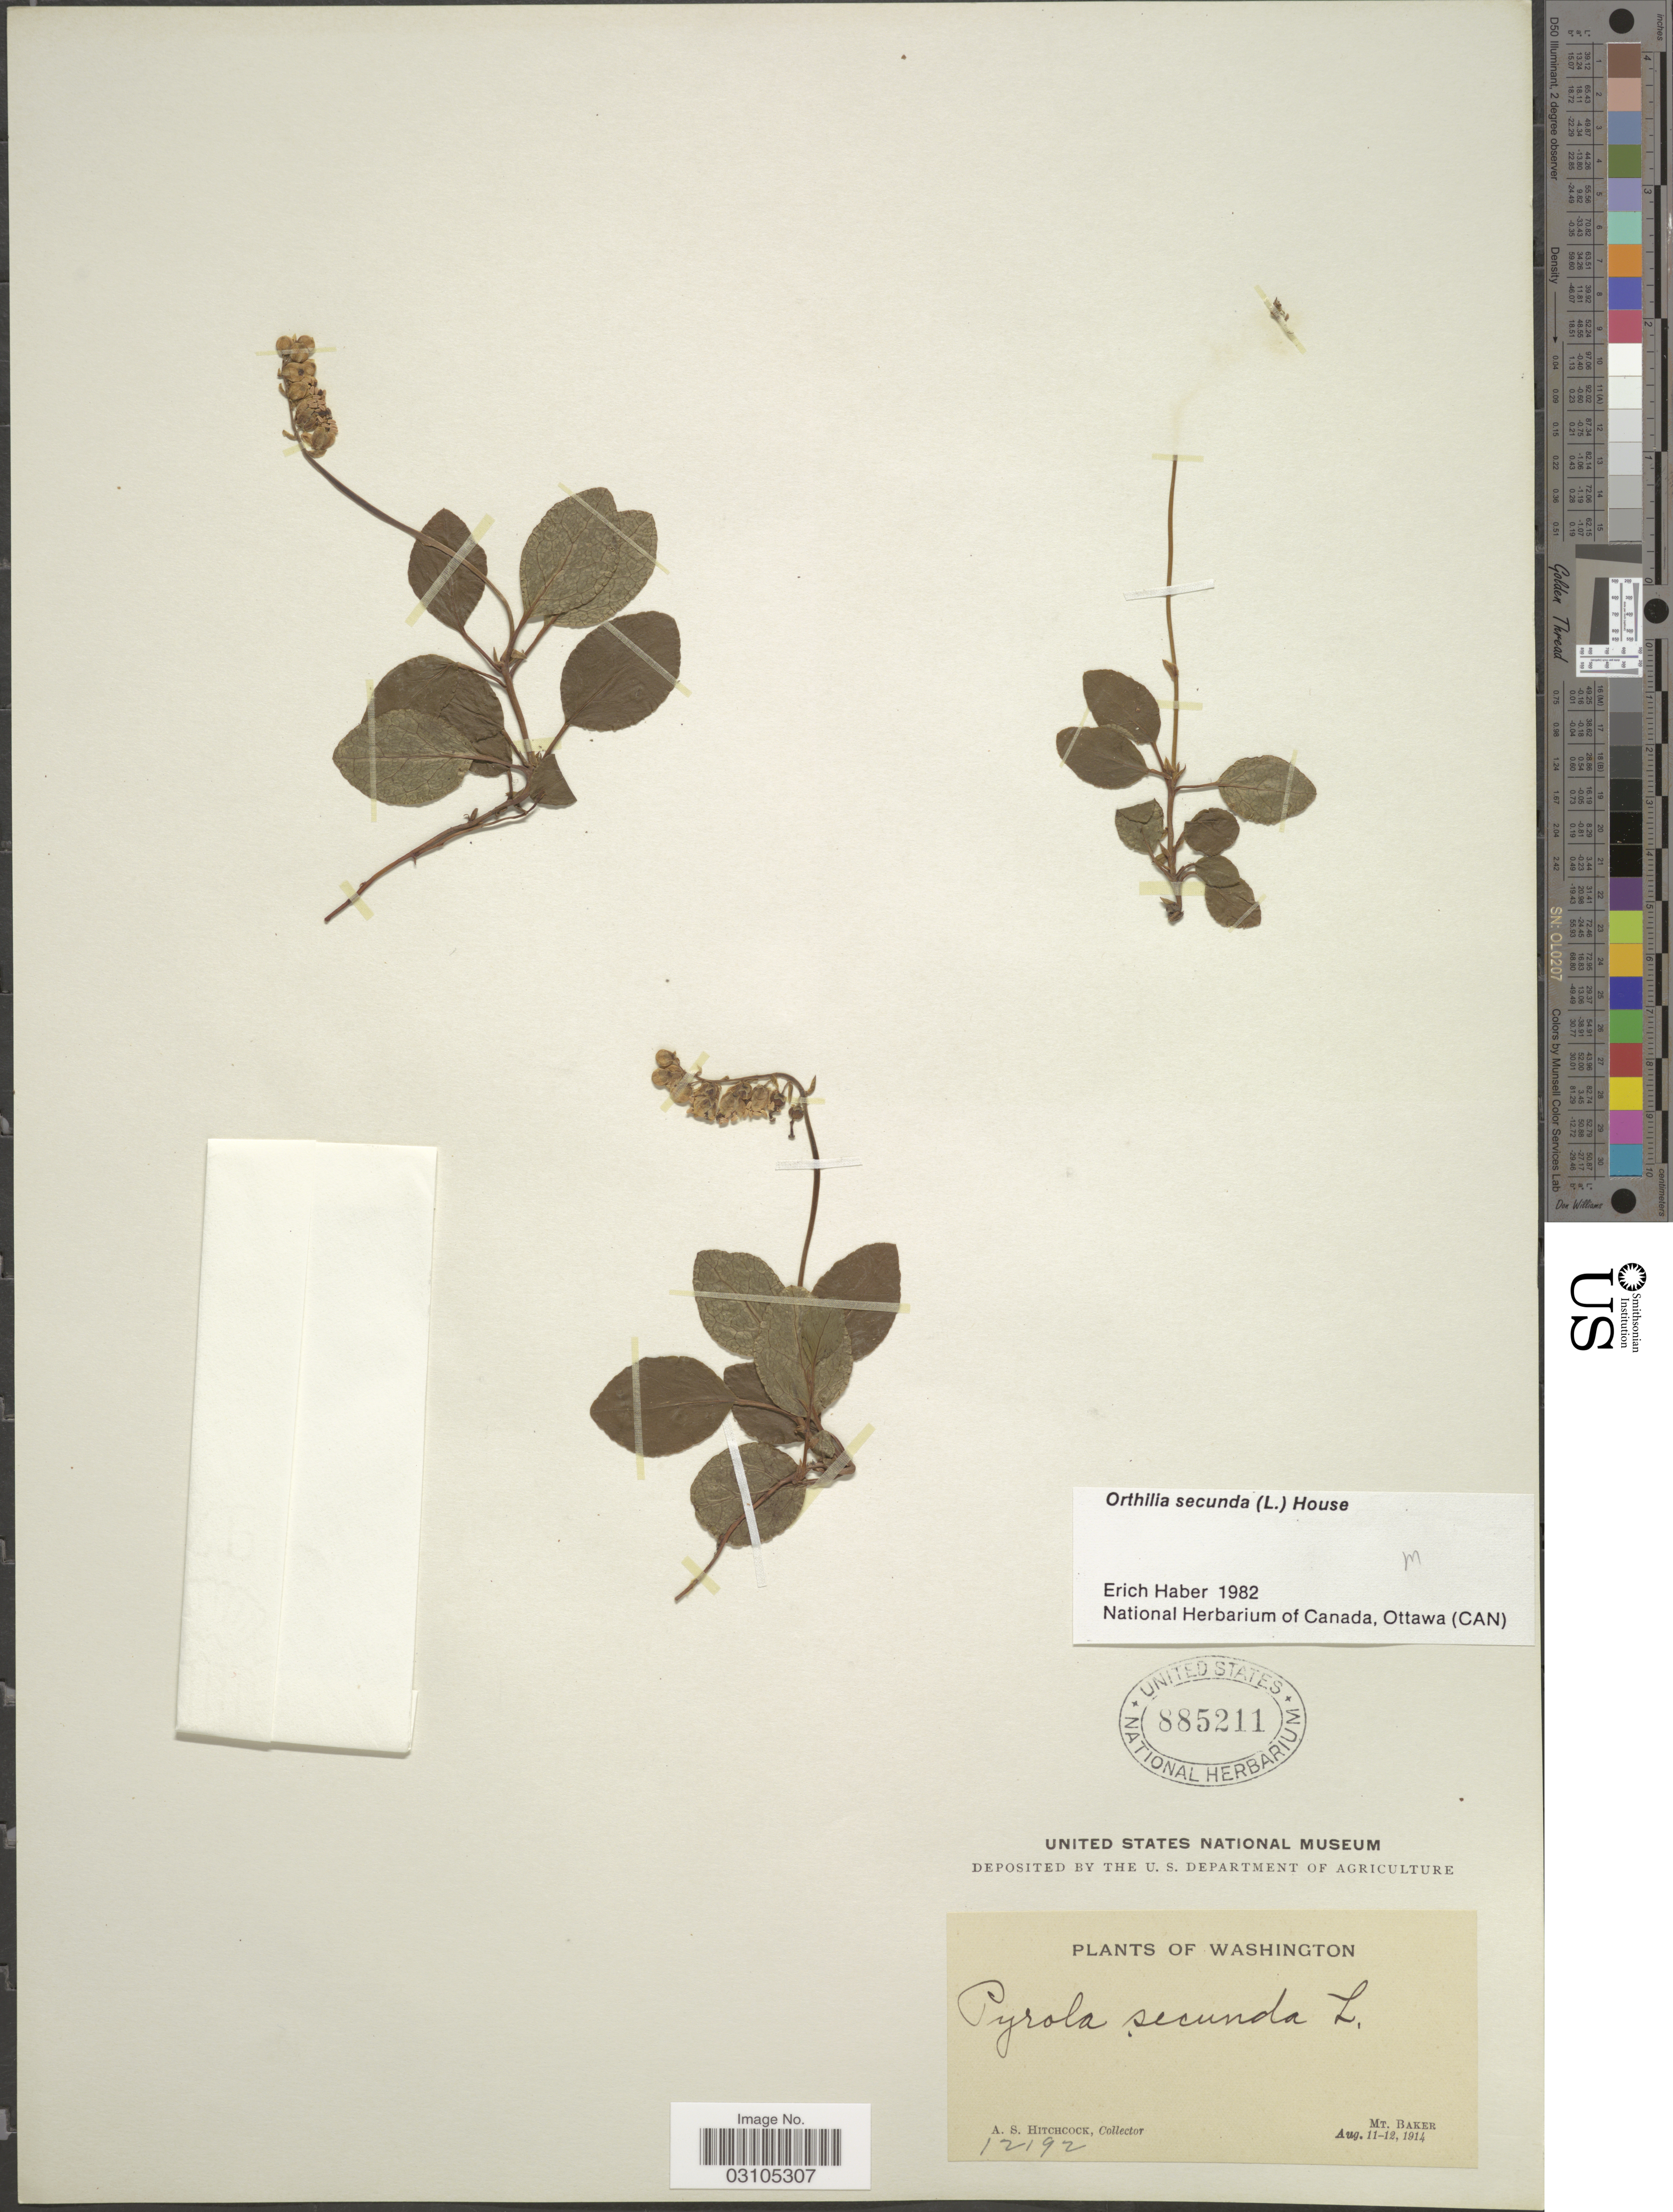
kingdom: Plantae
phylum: Tracheophyta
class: Magnoliopsida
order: Ericales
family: Ericaceae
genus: Orthilia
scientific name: Orthilia secunda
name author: (L.) House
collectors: A. S. Hitchcock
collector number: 12192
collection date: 1914-08-11/1914-08-12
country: United States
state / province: Washington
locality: Mt. Baker.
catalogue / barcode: US 885211